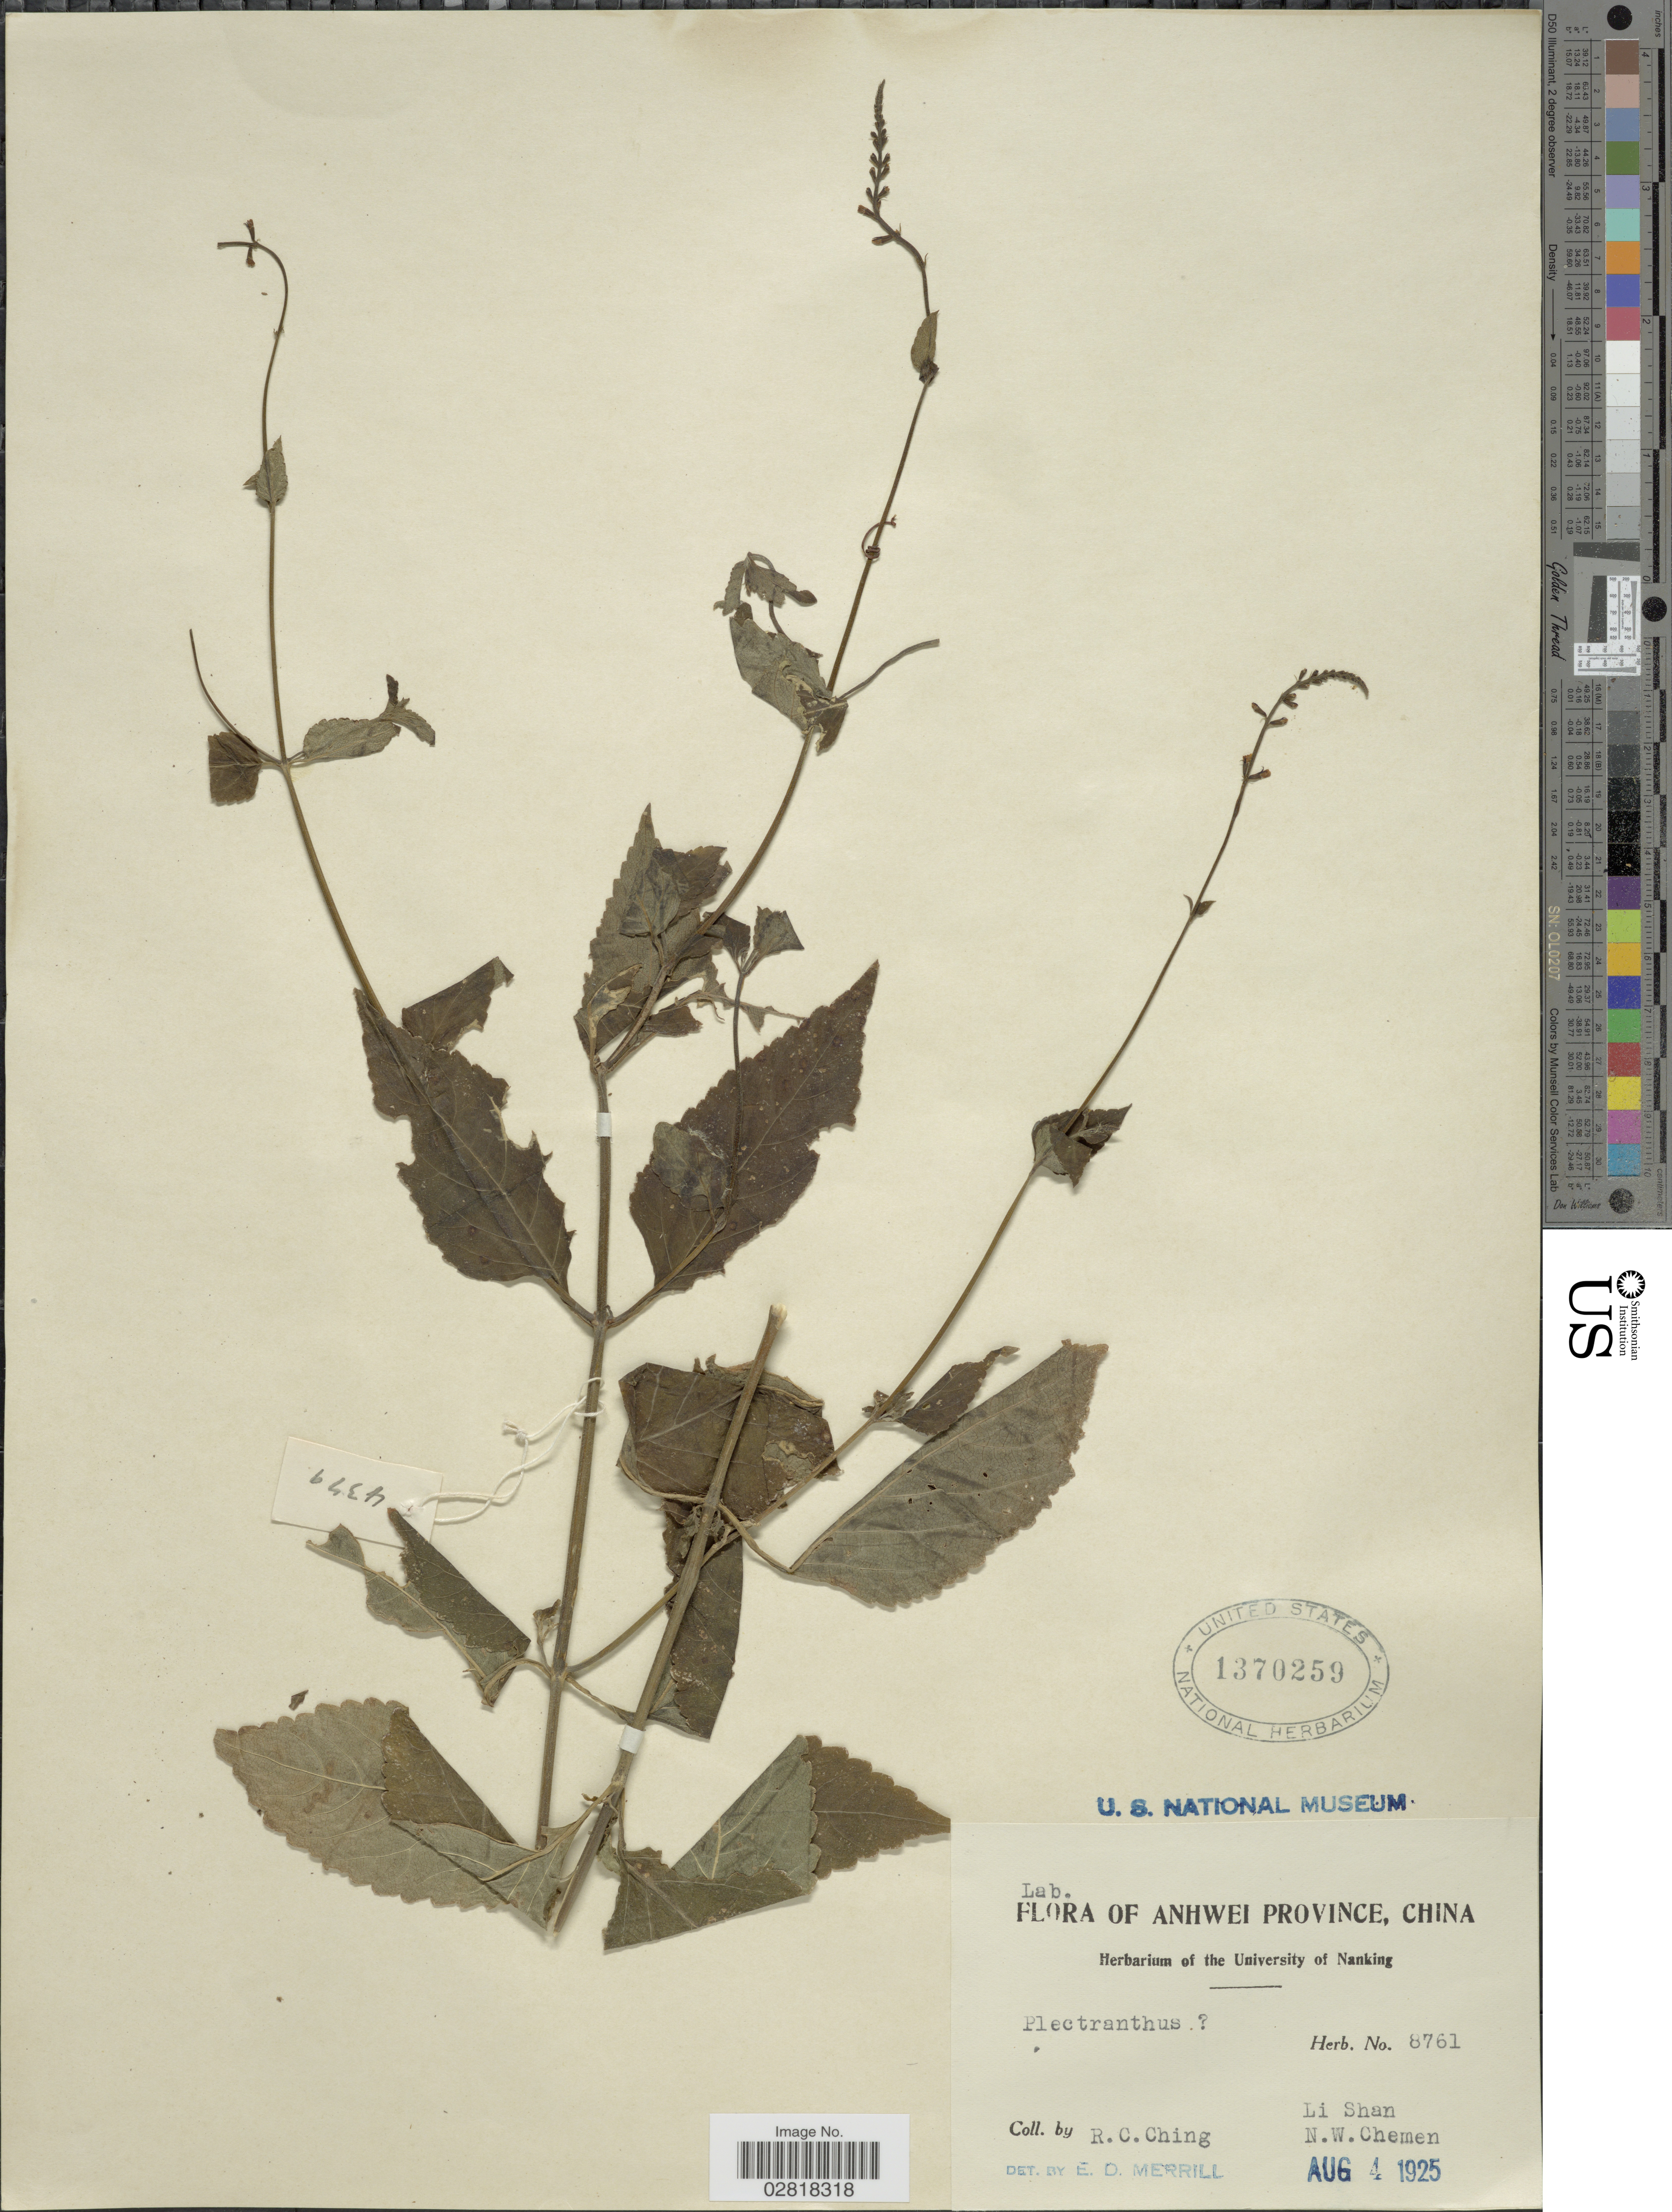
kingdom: Plantae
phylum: Tracheophyta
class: Magnoliopsida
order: Lamiales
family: Lamiaceae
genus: Plectranthus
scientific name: Plectranthus sp.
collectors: R. C. Ching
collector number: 8761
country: China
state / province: Anhui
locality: Anhwei Province, Li Shan, N. W. Chemen.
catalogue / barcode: US 1370259